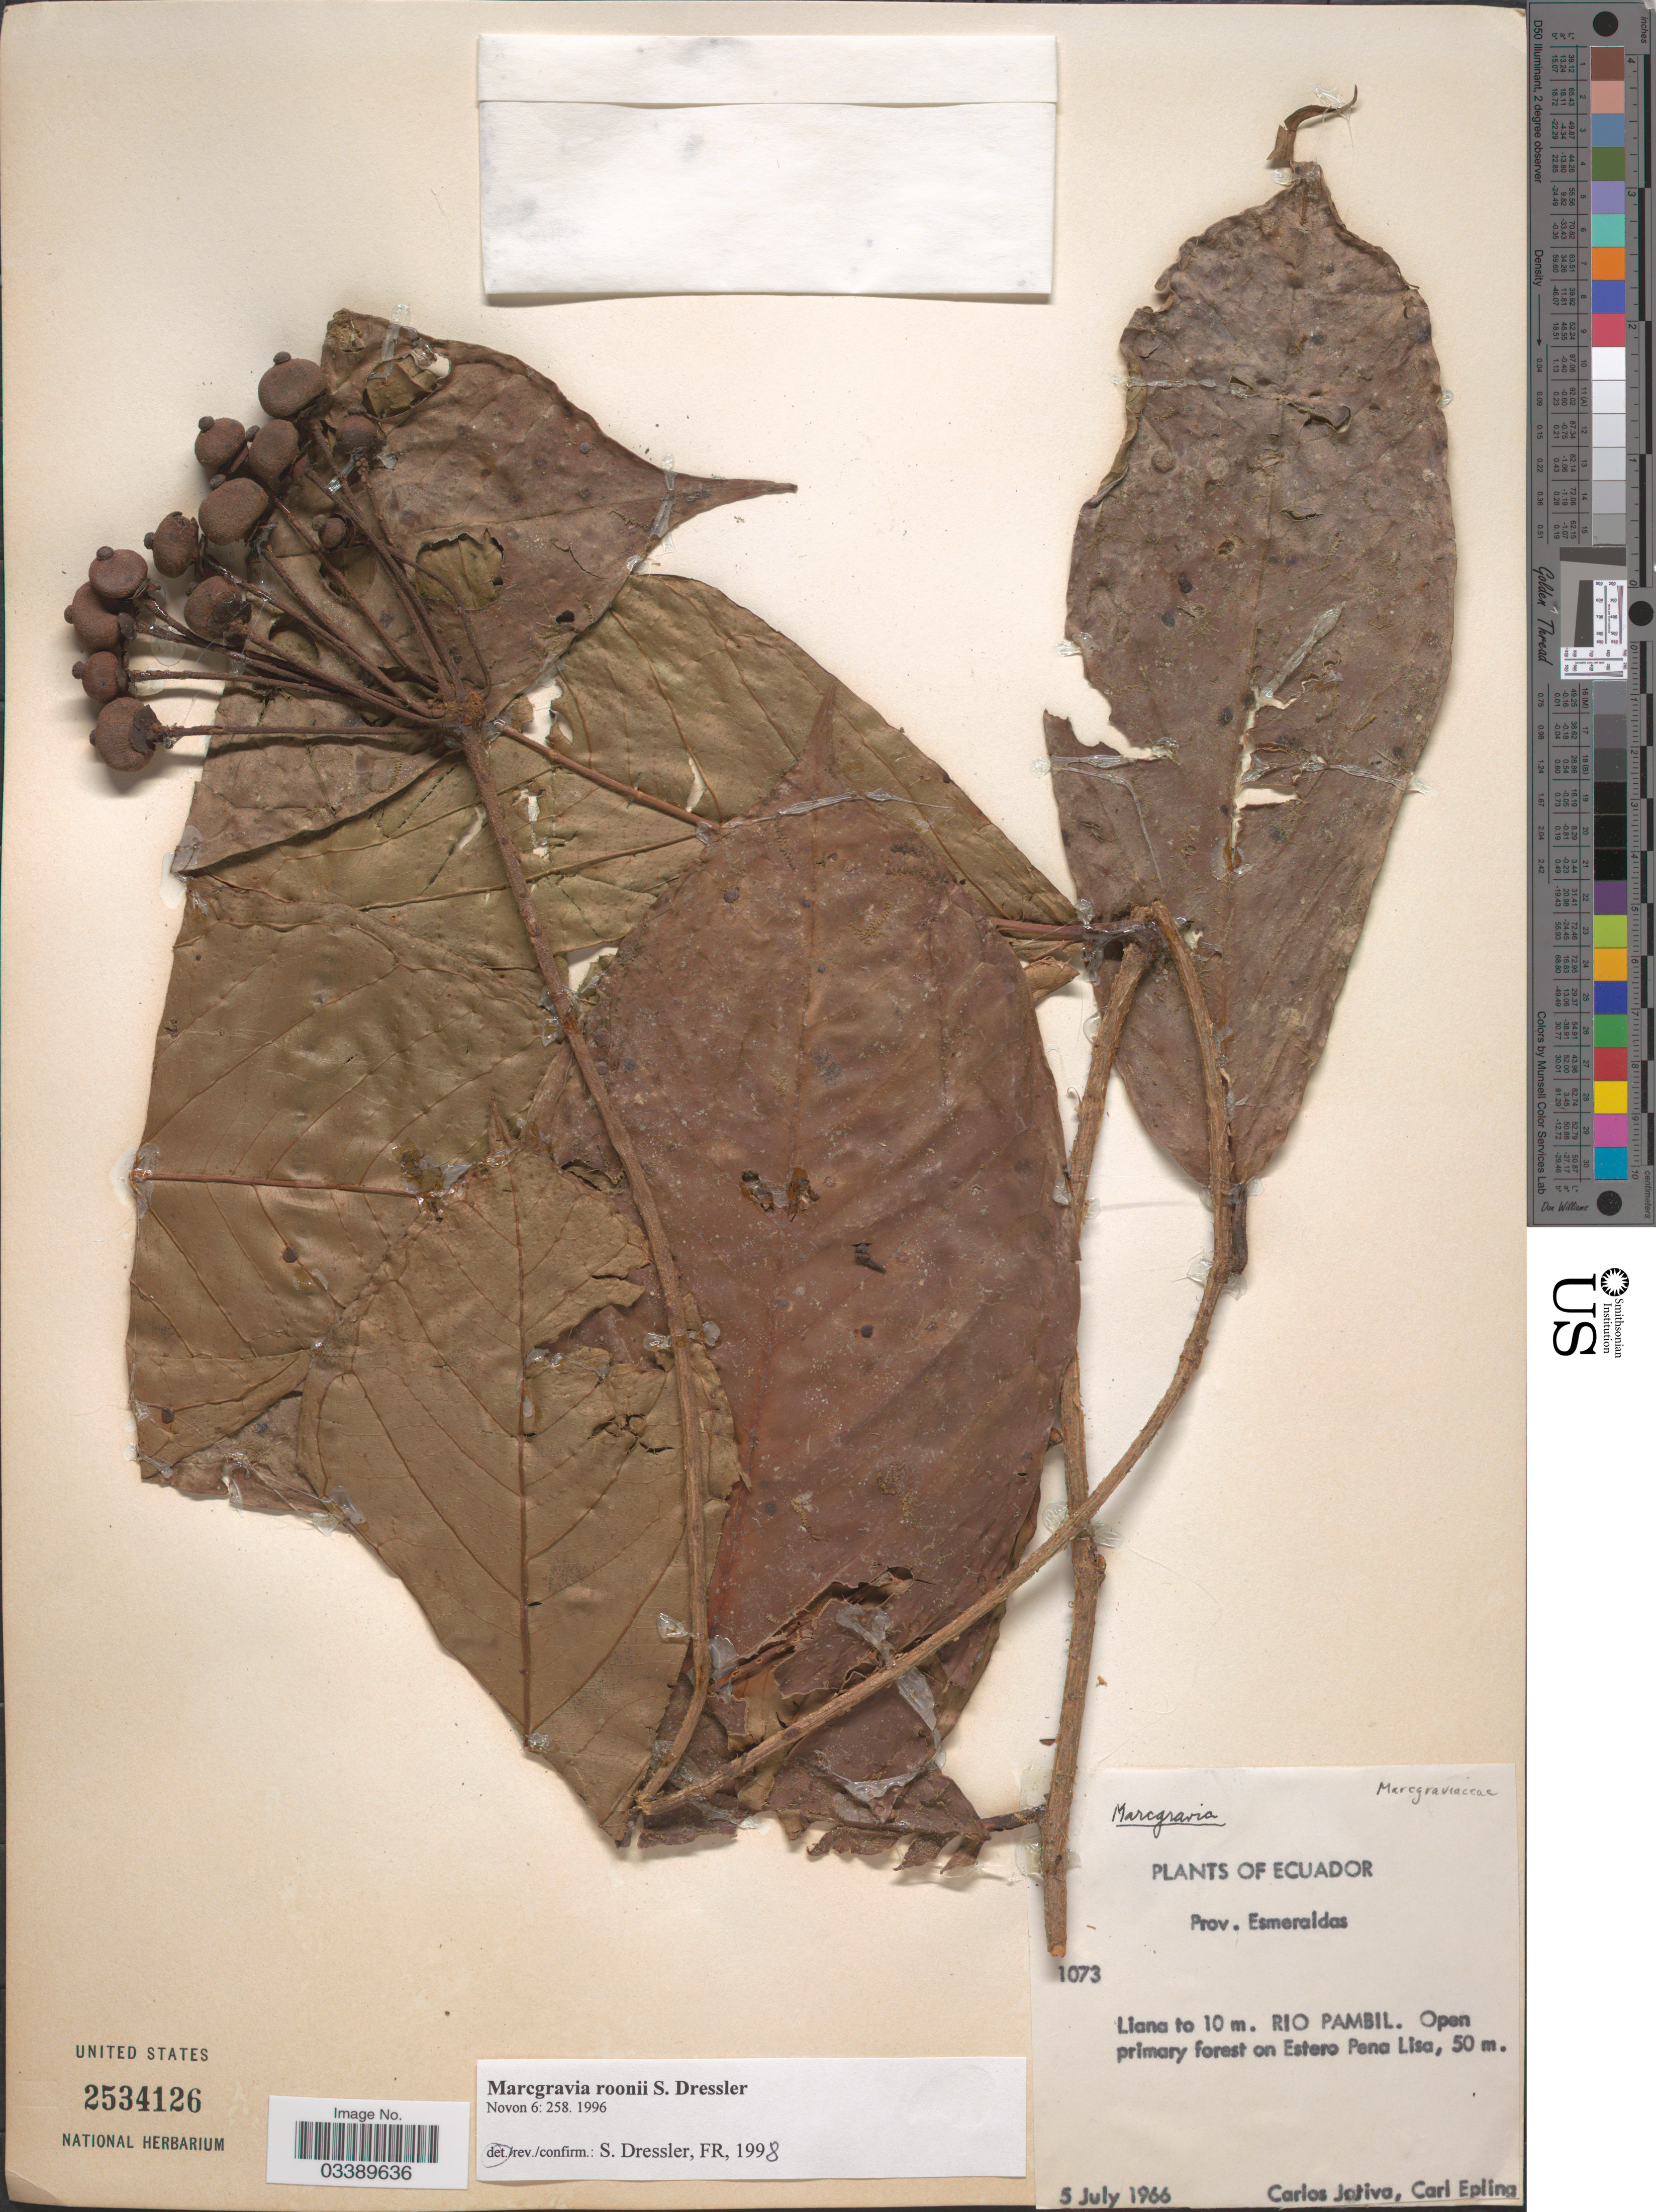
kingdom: Plantae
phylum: Tracheophyta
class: Magnoliopsida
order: Ericales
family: Marcgraviaceae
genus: Marcgravia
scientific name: Marcgravia roonii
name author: S. Dressler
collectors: C. D. Játiva & C. C. Epling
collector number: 1073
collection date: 1966-07-05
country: Ecuador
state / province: Esmeraldas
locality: Rio Pambil. Open primary forest on Estero Pena Lisa.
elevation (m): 50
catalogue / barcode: US 2534126